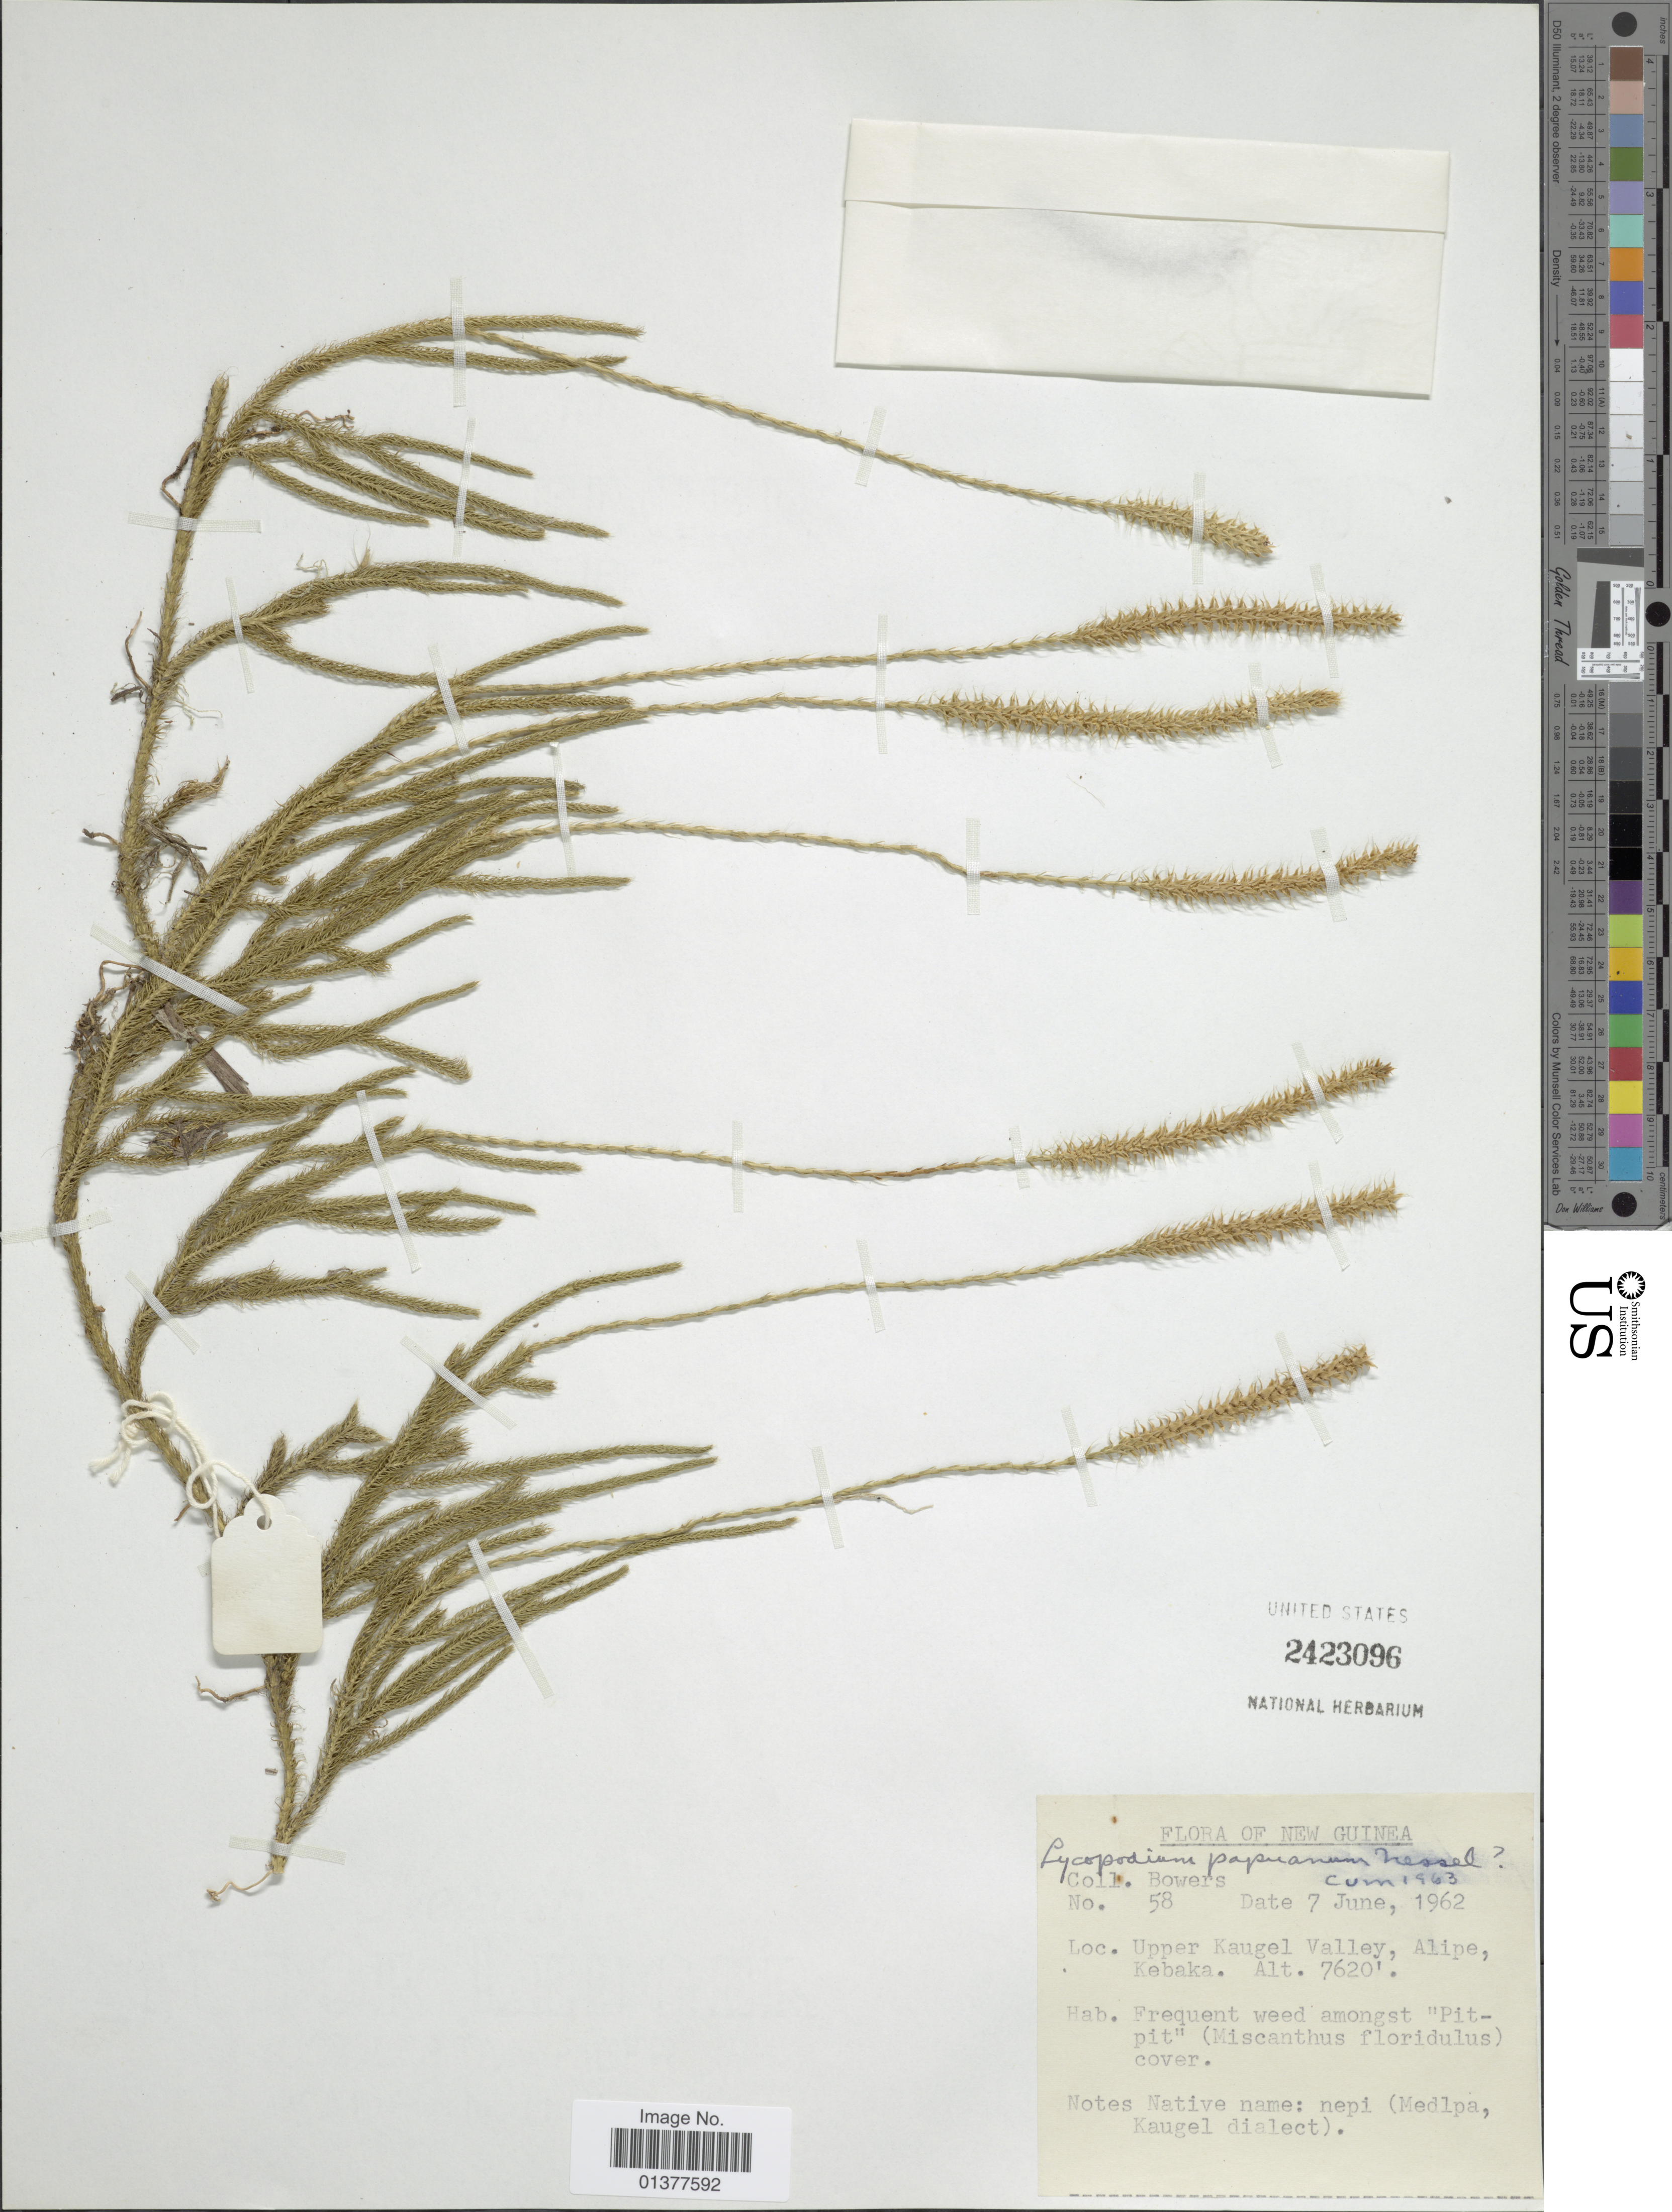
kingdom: Plantae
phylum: Tracheophyta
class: Lycopodiopsida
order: Lycopodiales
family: Lycopodiaceae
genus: Lycopodium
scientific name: Lycopodium papuanum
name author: Nessel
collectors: -. Bowers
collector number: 58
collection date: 1962-06-07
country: Papua New Guinea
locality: New Guinea, Upper Kaugel Valley, Alipe, Kebaka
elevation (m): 7620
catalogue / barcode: US 2423096